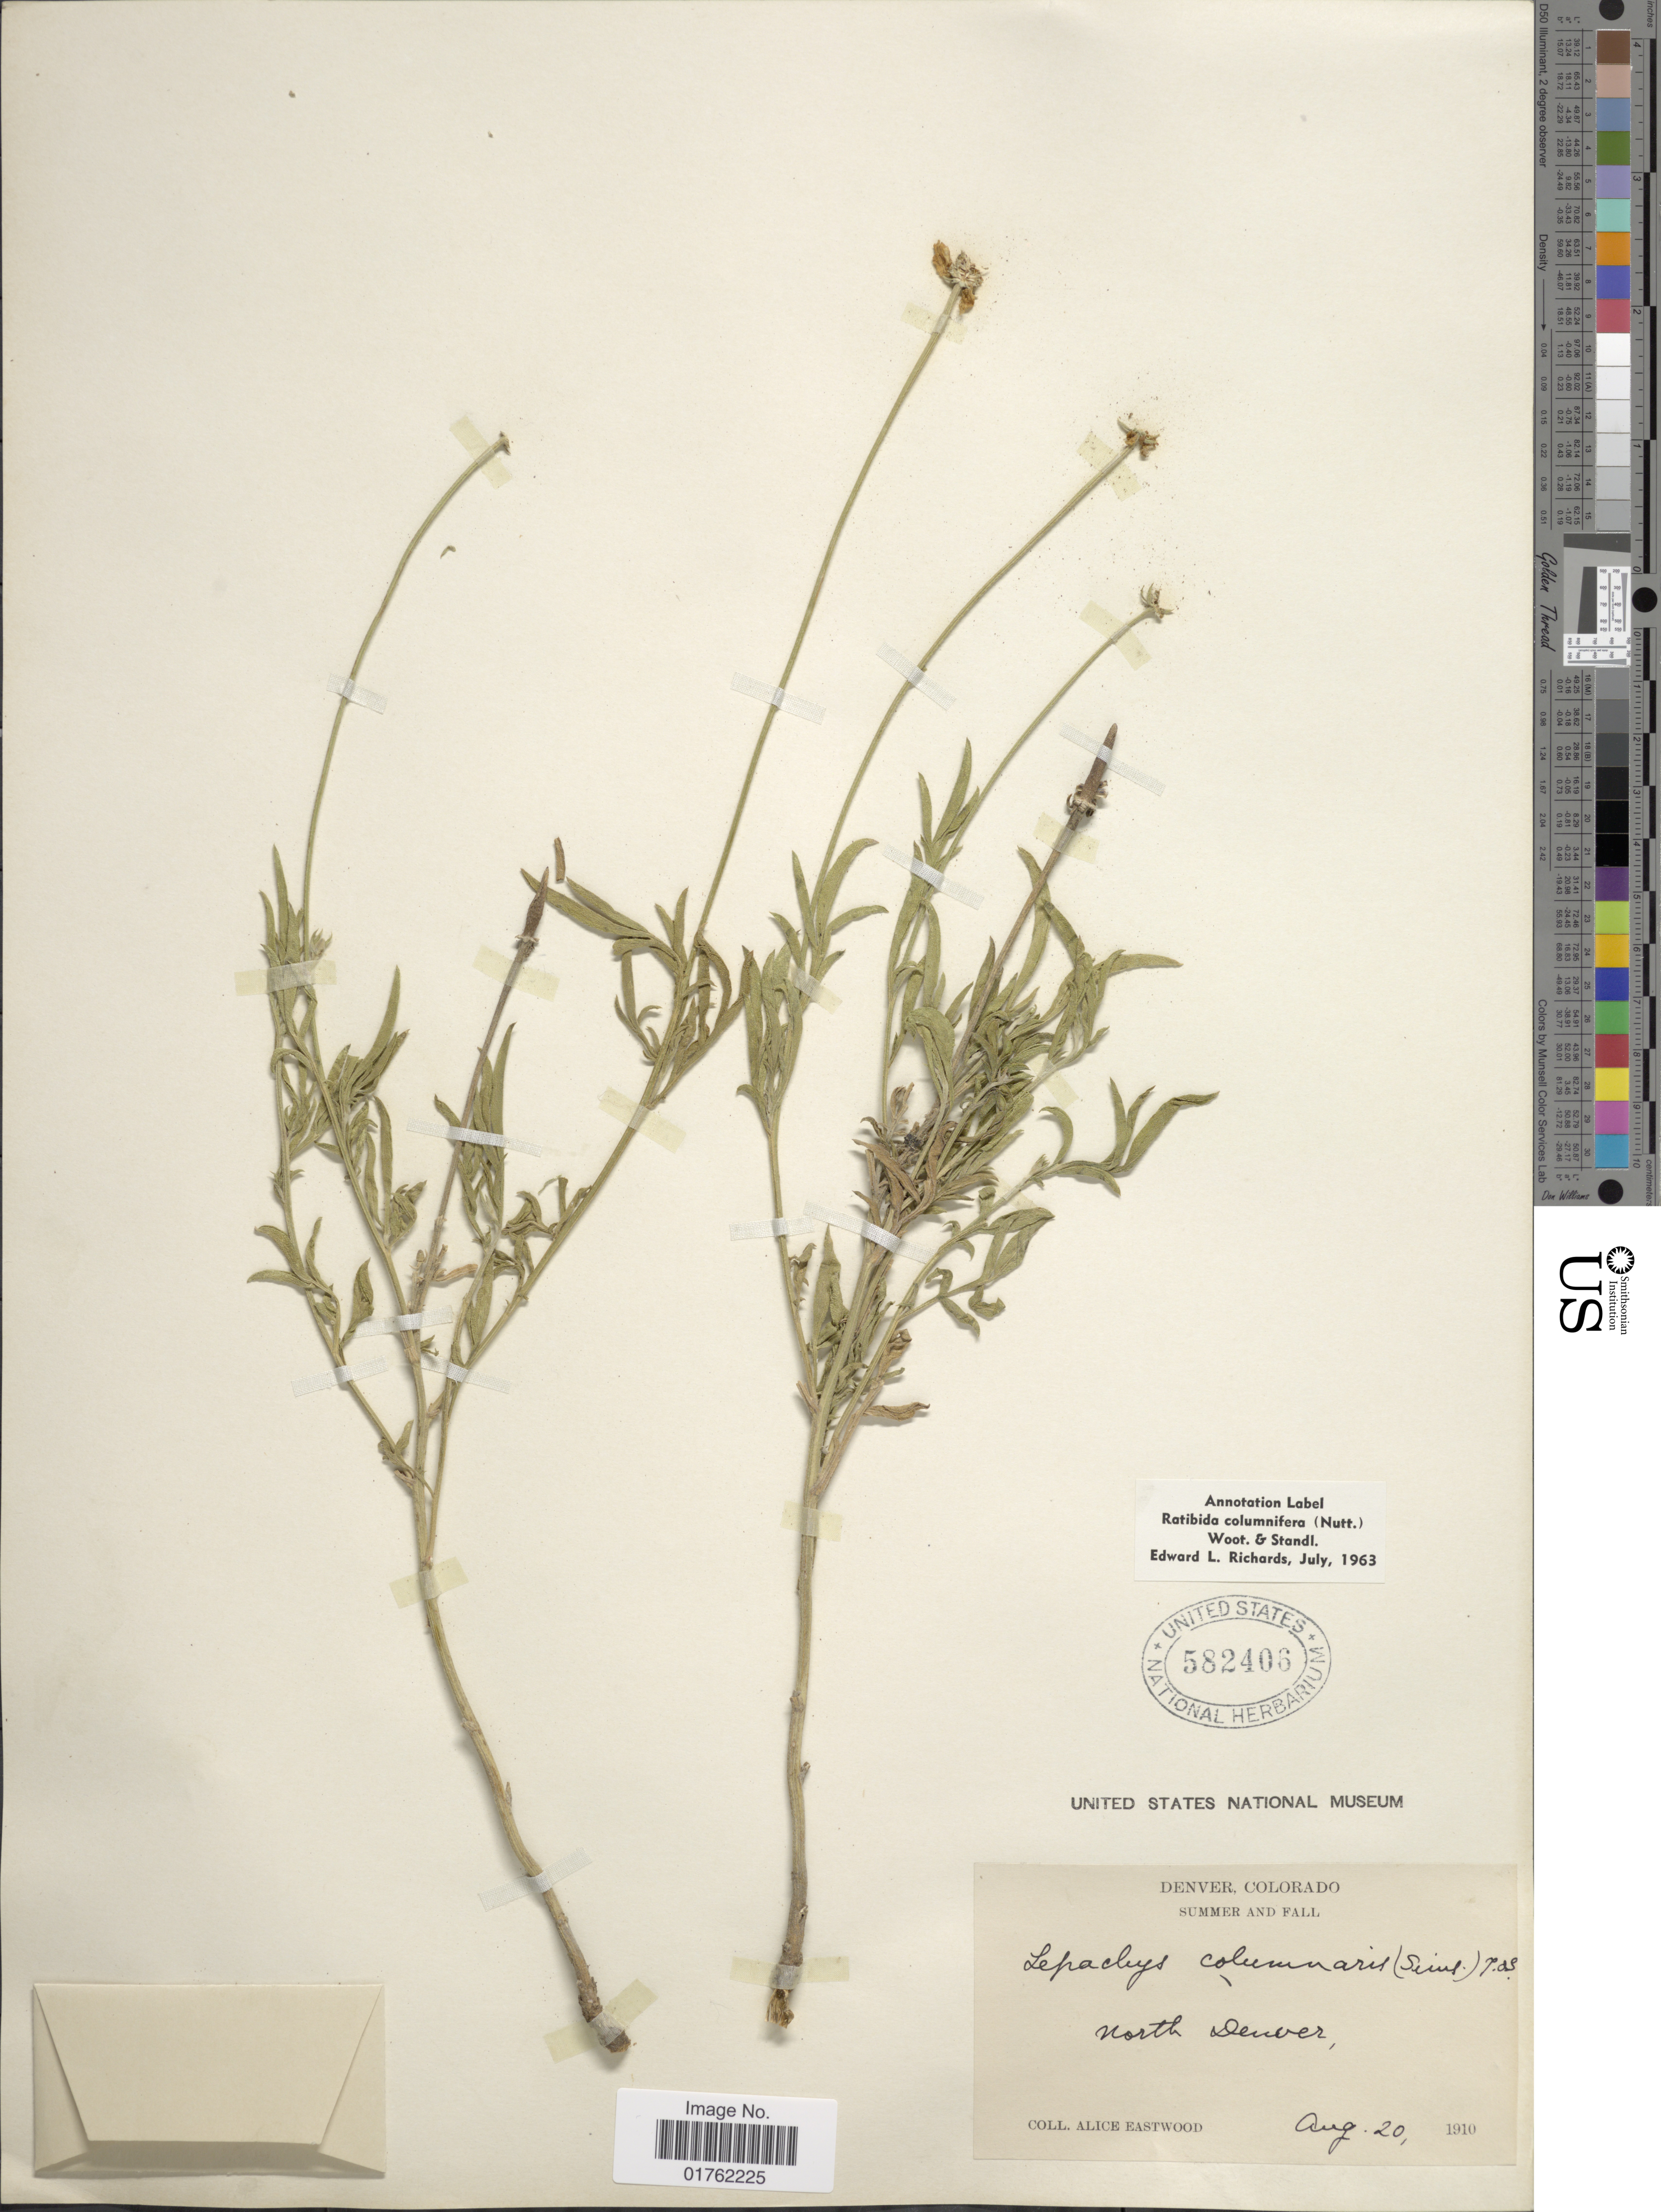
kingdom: Plantae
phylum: Tracheophyta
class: Magnoliopsida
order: Asterales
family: Asteraceae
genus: Ratibida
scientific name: Ratibida columnaris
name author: (Pursh) D. Don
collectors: A. Eastwood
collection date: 1910-08-20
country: United States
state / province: Colorado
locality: Denver, Colorado, North Denver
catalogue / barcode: US 582406